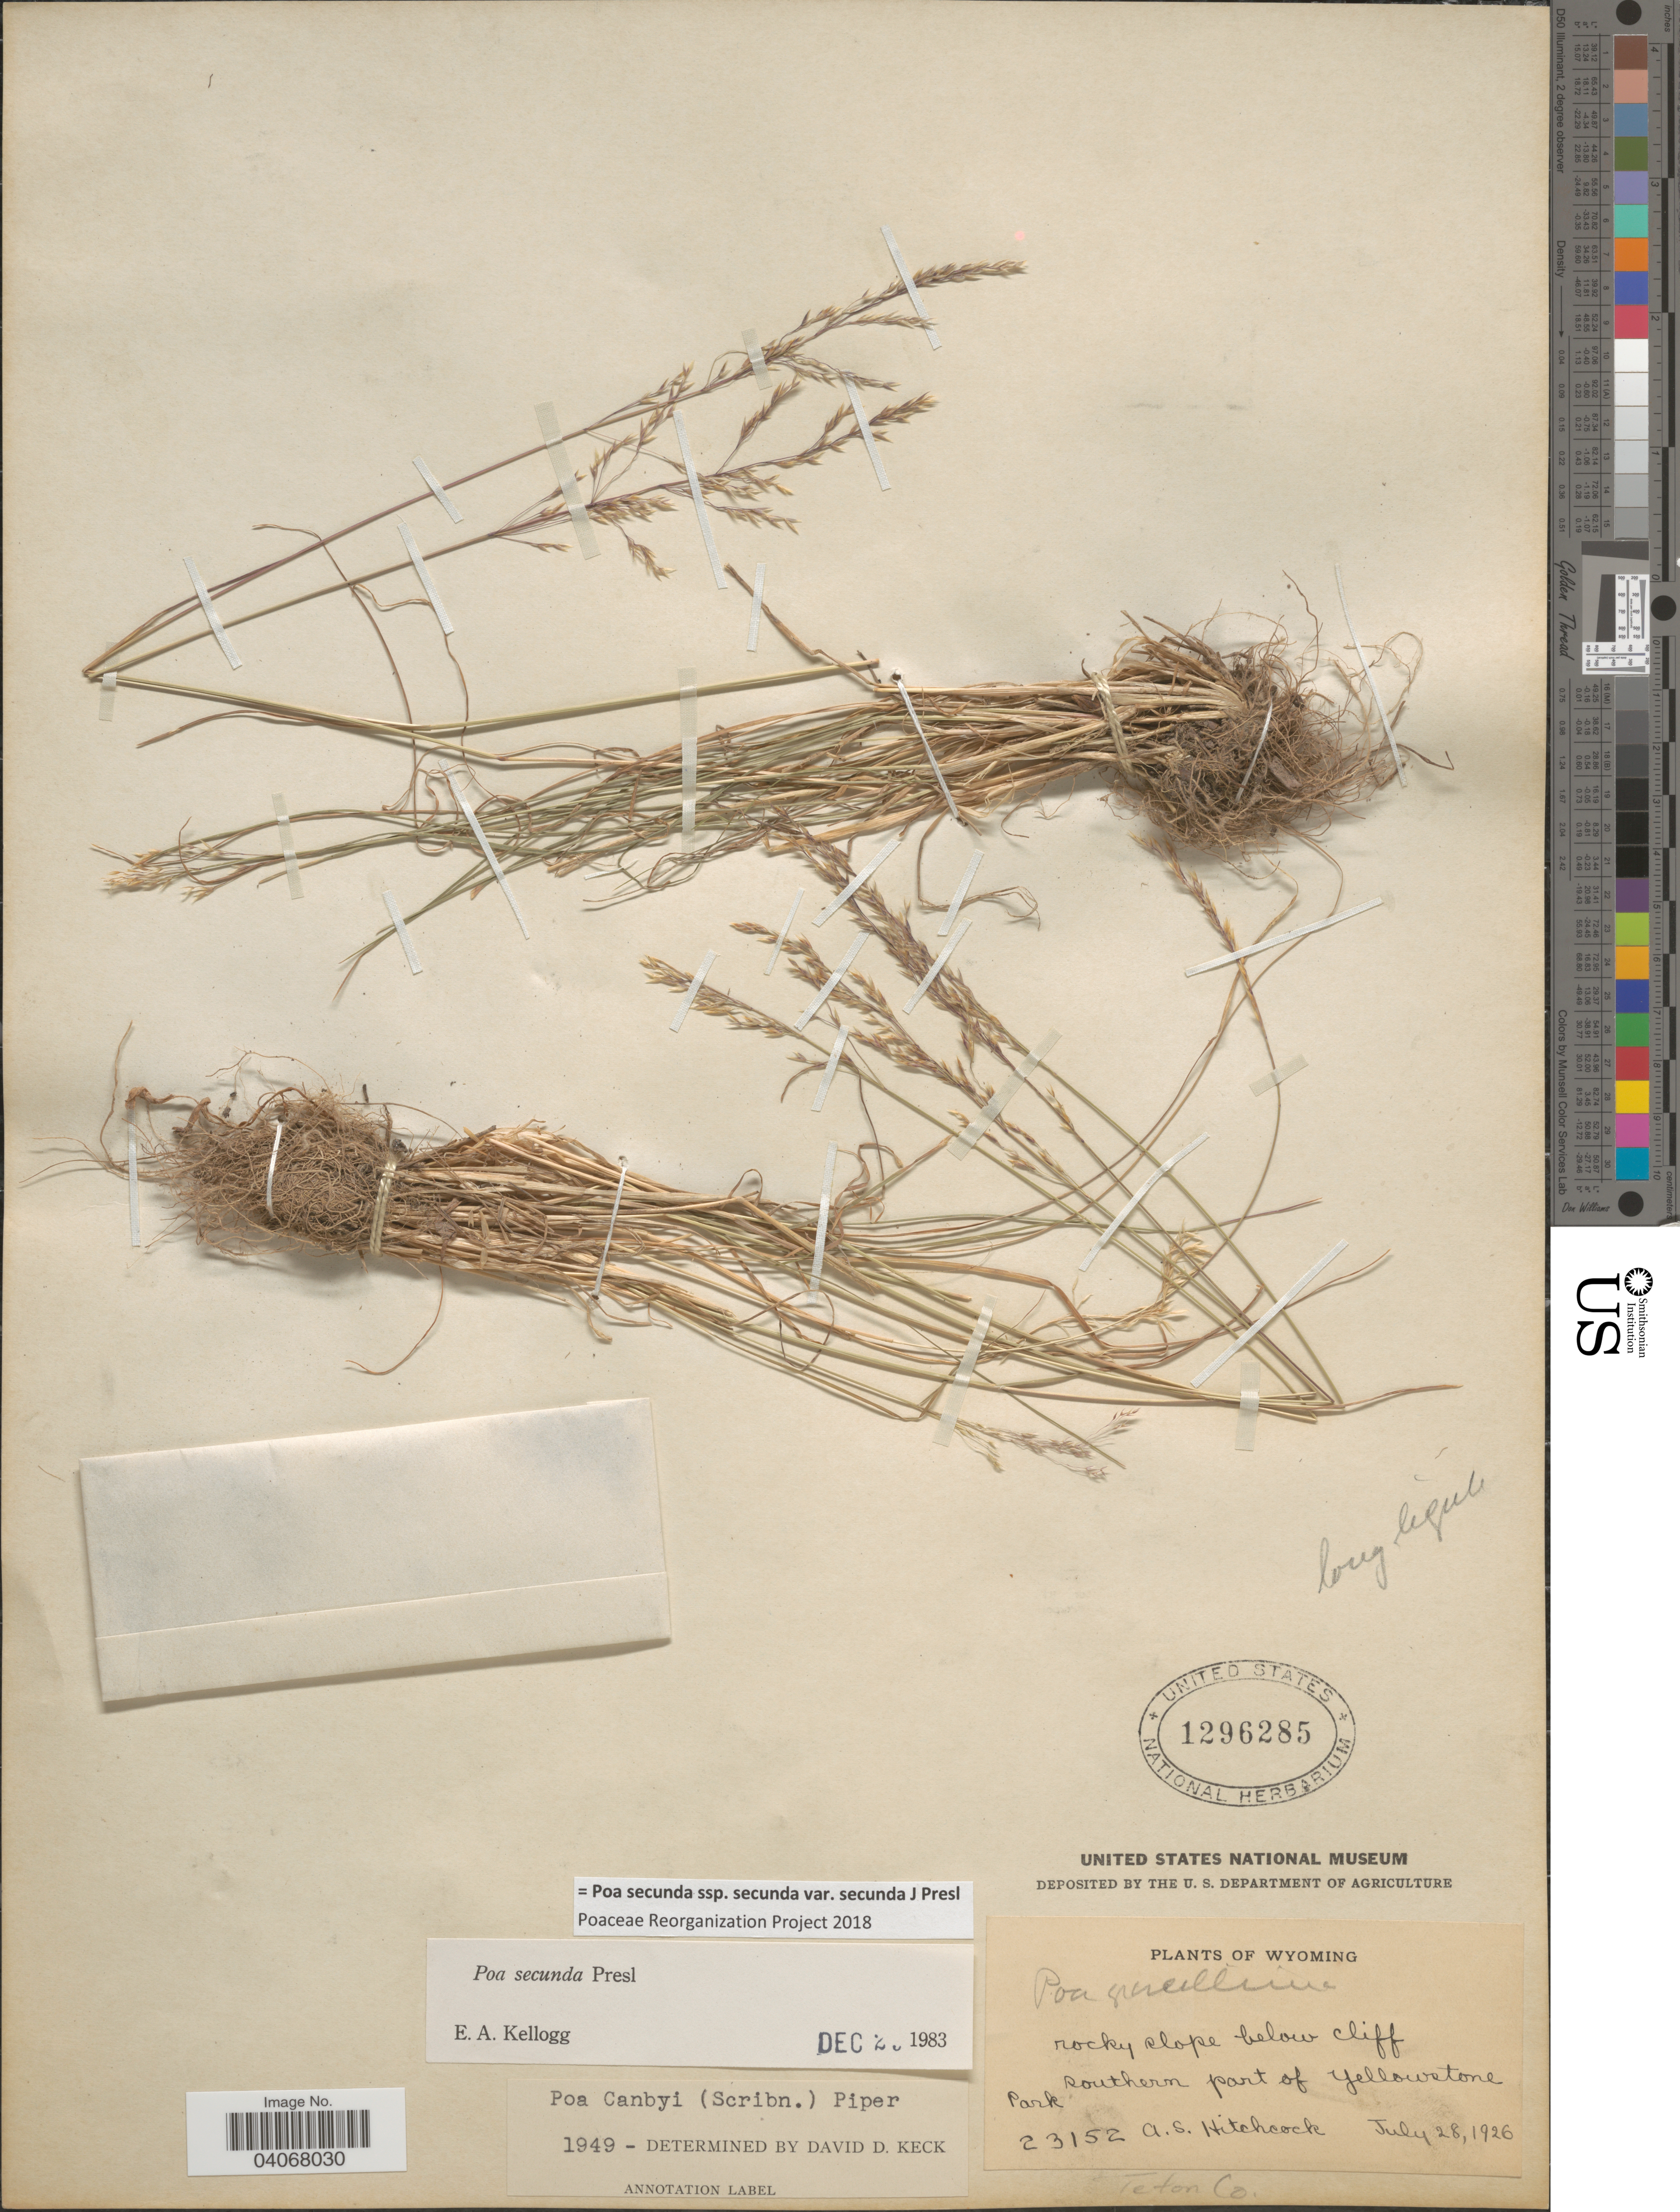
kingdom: Plantae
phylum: Tracheophyta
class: Liliopsida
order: Poales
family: Poaceae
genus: Poa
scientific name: Poa secunda subsp. secunda var. secunda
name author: J. Presl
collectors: A. S. Hitchcock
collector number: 23152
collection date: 1926-07-28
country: United States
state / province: Wyoming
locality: Rocky slope below cliff southern part of Yellowstone Park. Teton Co.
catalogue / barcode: US 1296285